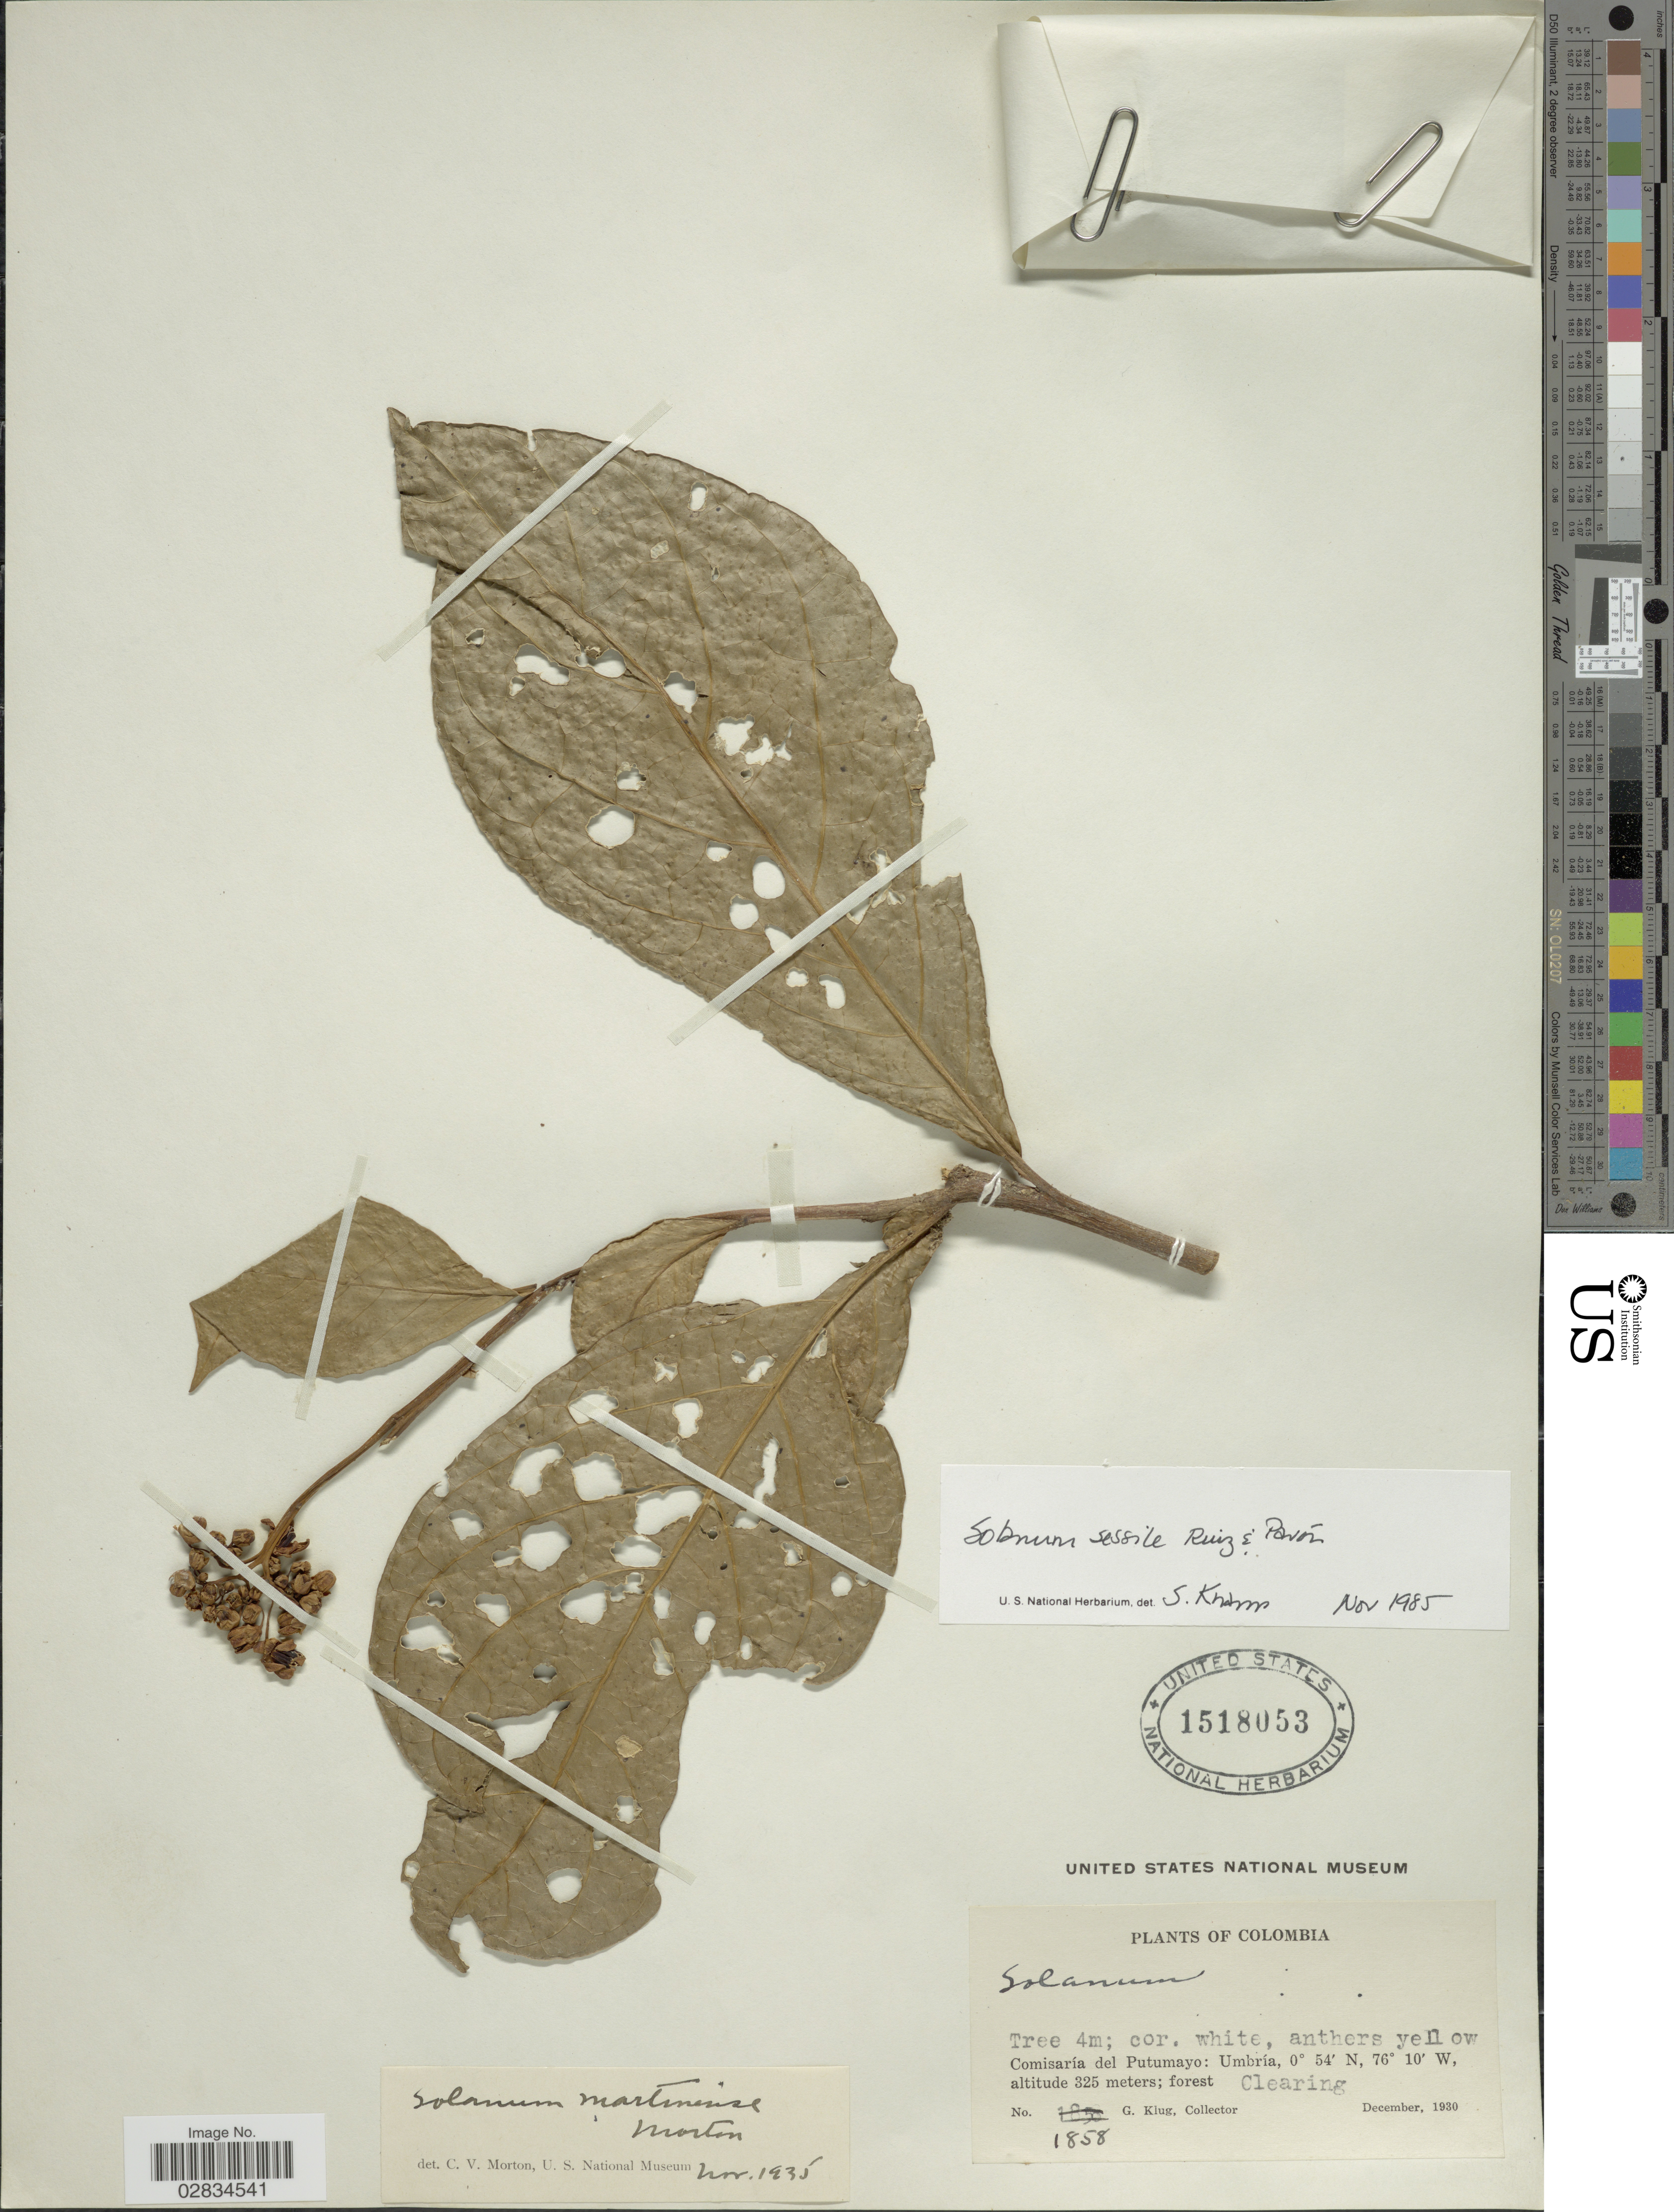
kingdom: Plantae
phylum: Tracheophyta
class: Magnoliopsida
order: Solanales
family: Solanaceae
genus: Solanum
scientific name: Solanum sessile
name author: Ruiz & Pav.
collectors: G. Klug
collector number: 1858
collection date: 1930-12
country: Colombia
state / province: Putumayo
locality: Comisaría del Putumayo: Umbría.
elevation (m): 325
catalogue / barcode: US 1518053